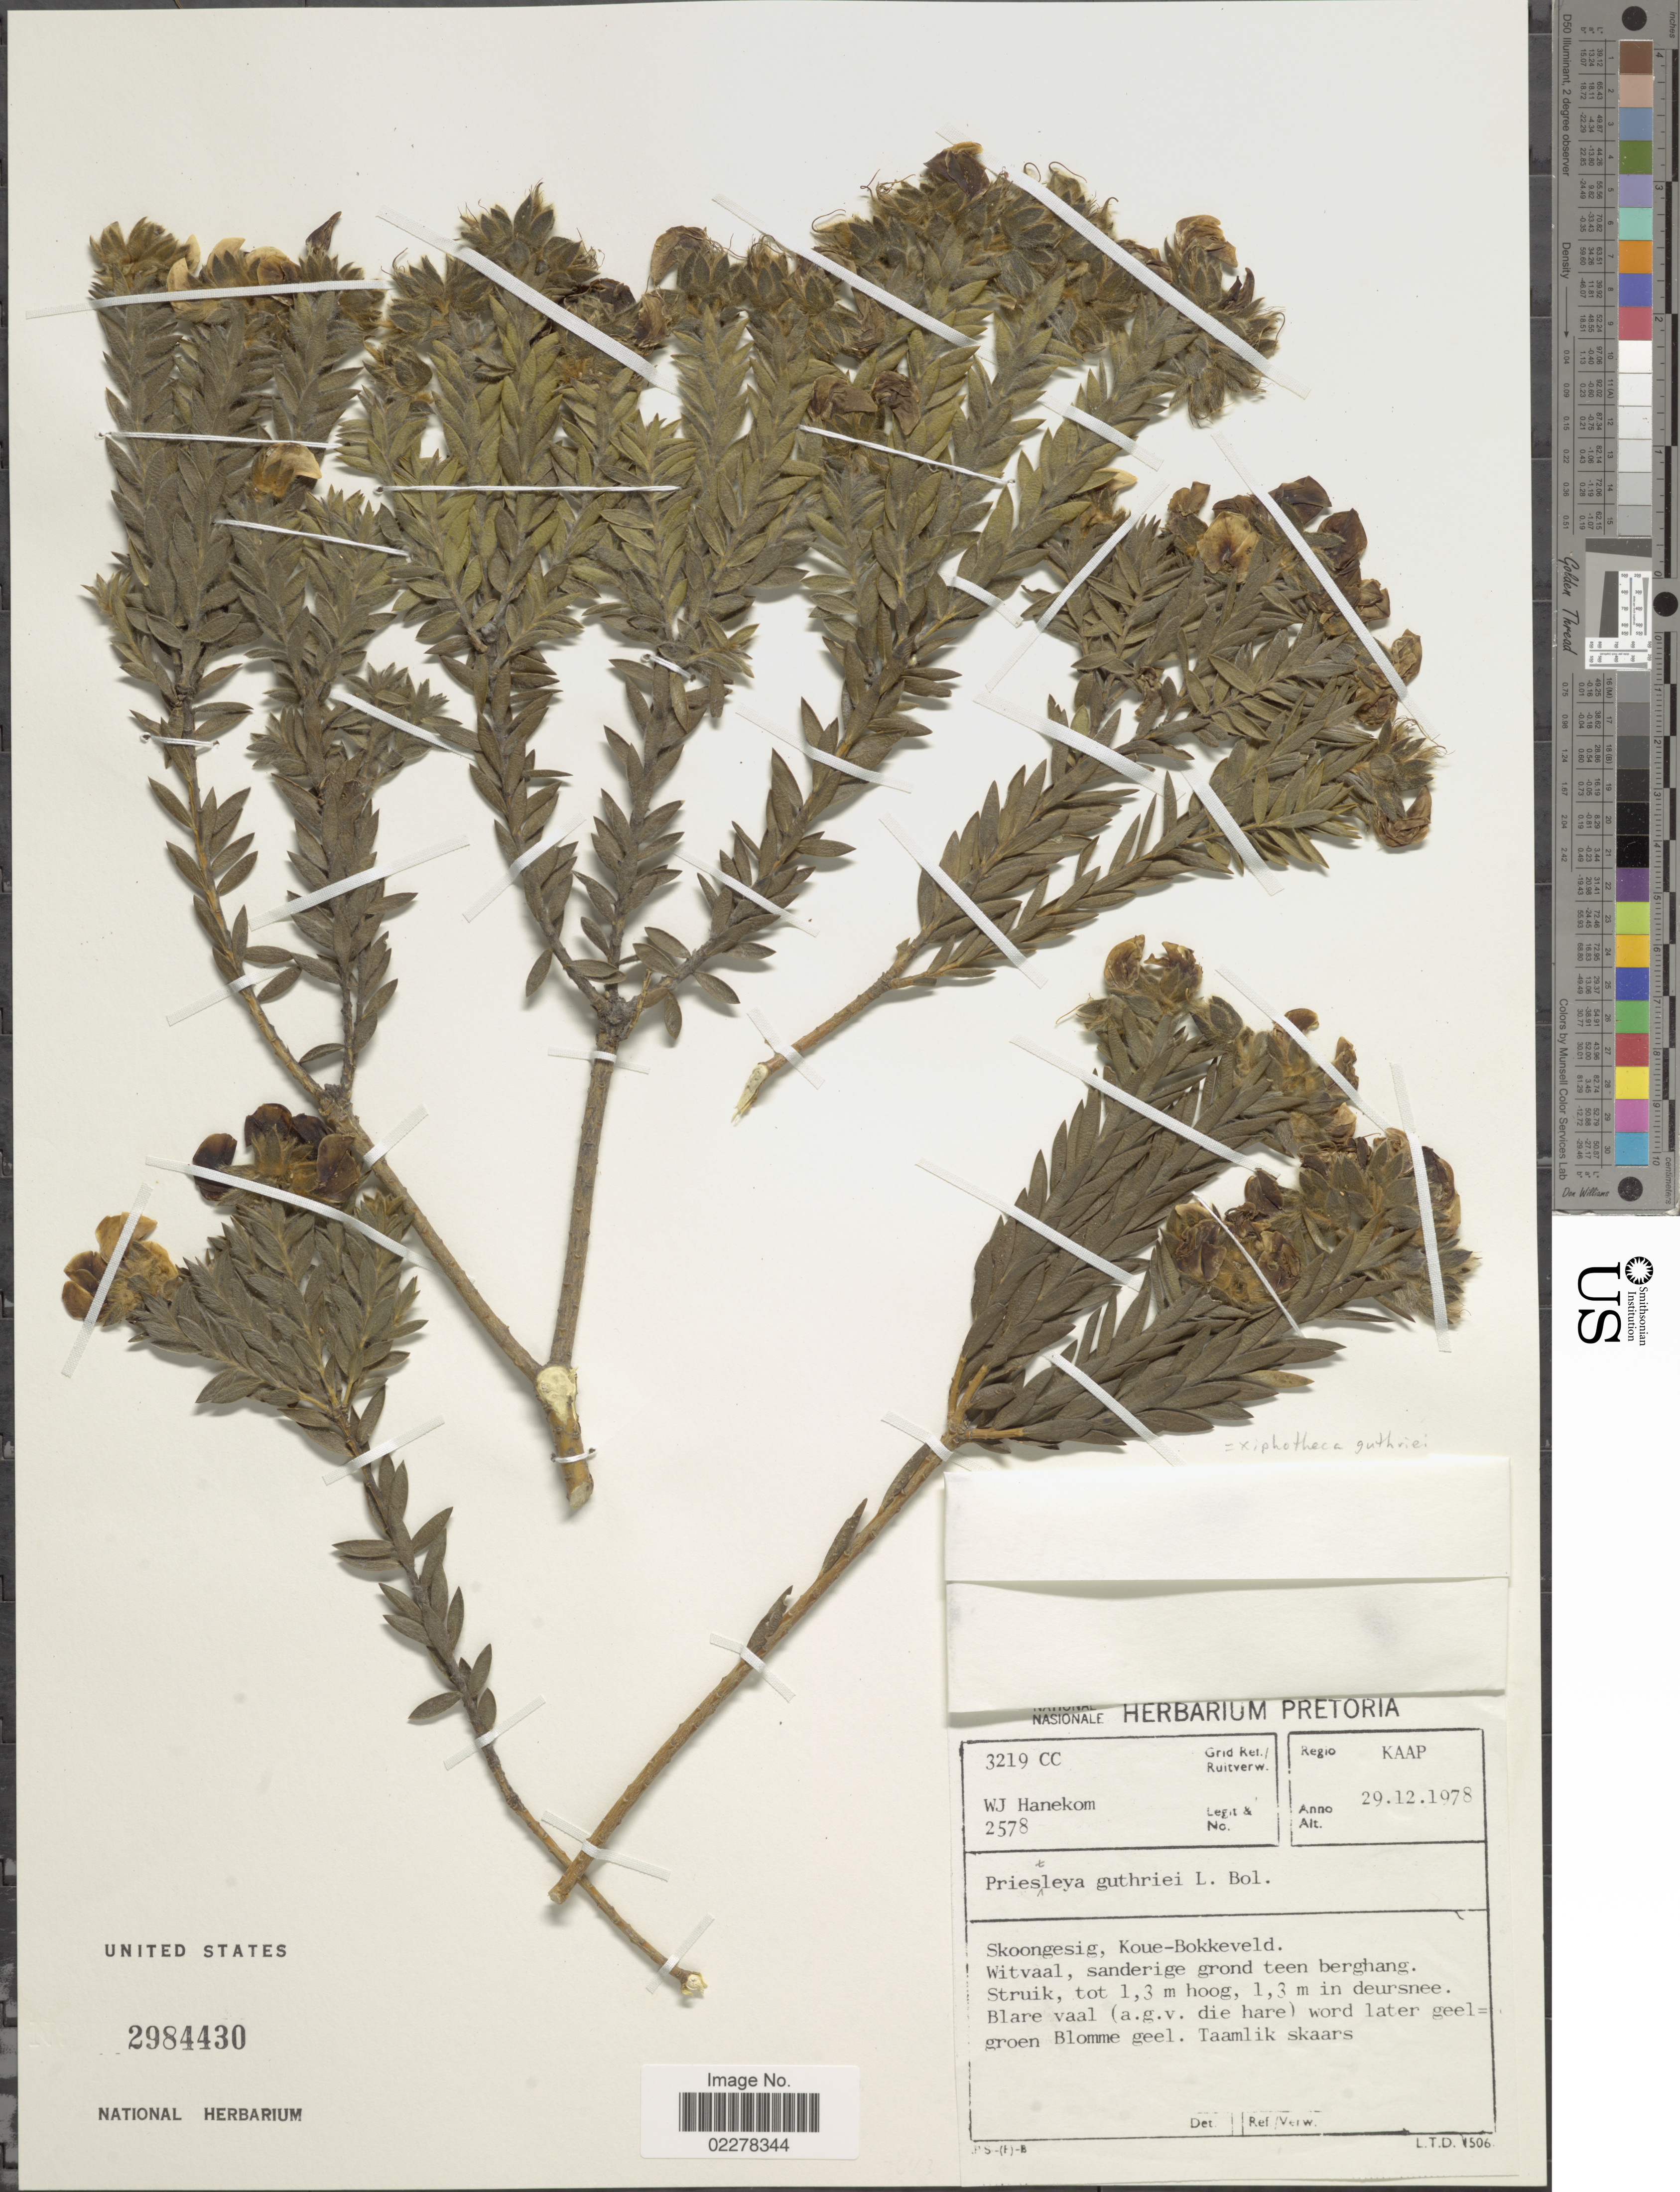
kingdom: Plantae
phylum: Tracheophyta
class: Magnoliopsida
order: Fabales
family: Fabaceae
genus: Xiphotheca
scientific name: Xiphotheca guthriei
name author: (L. Bolus) A.L. Schutte & B.-E. van Wyk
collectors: W. Hanekom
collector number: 3219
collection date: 1978-12-29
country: South Africa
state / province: Western Cape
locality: Kaap. Skoongesig, Koue-Bokkeveld. Witvaal, sanderige grond teen berghang.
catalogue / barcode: US 2984430